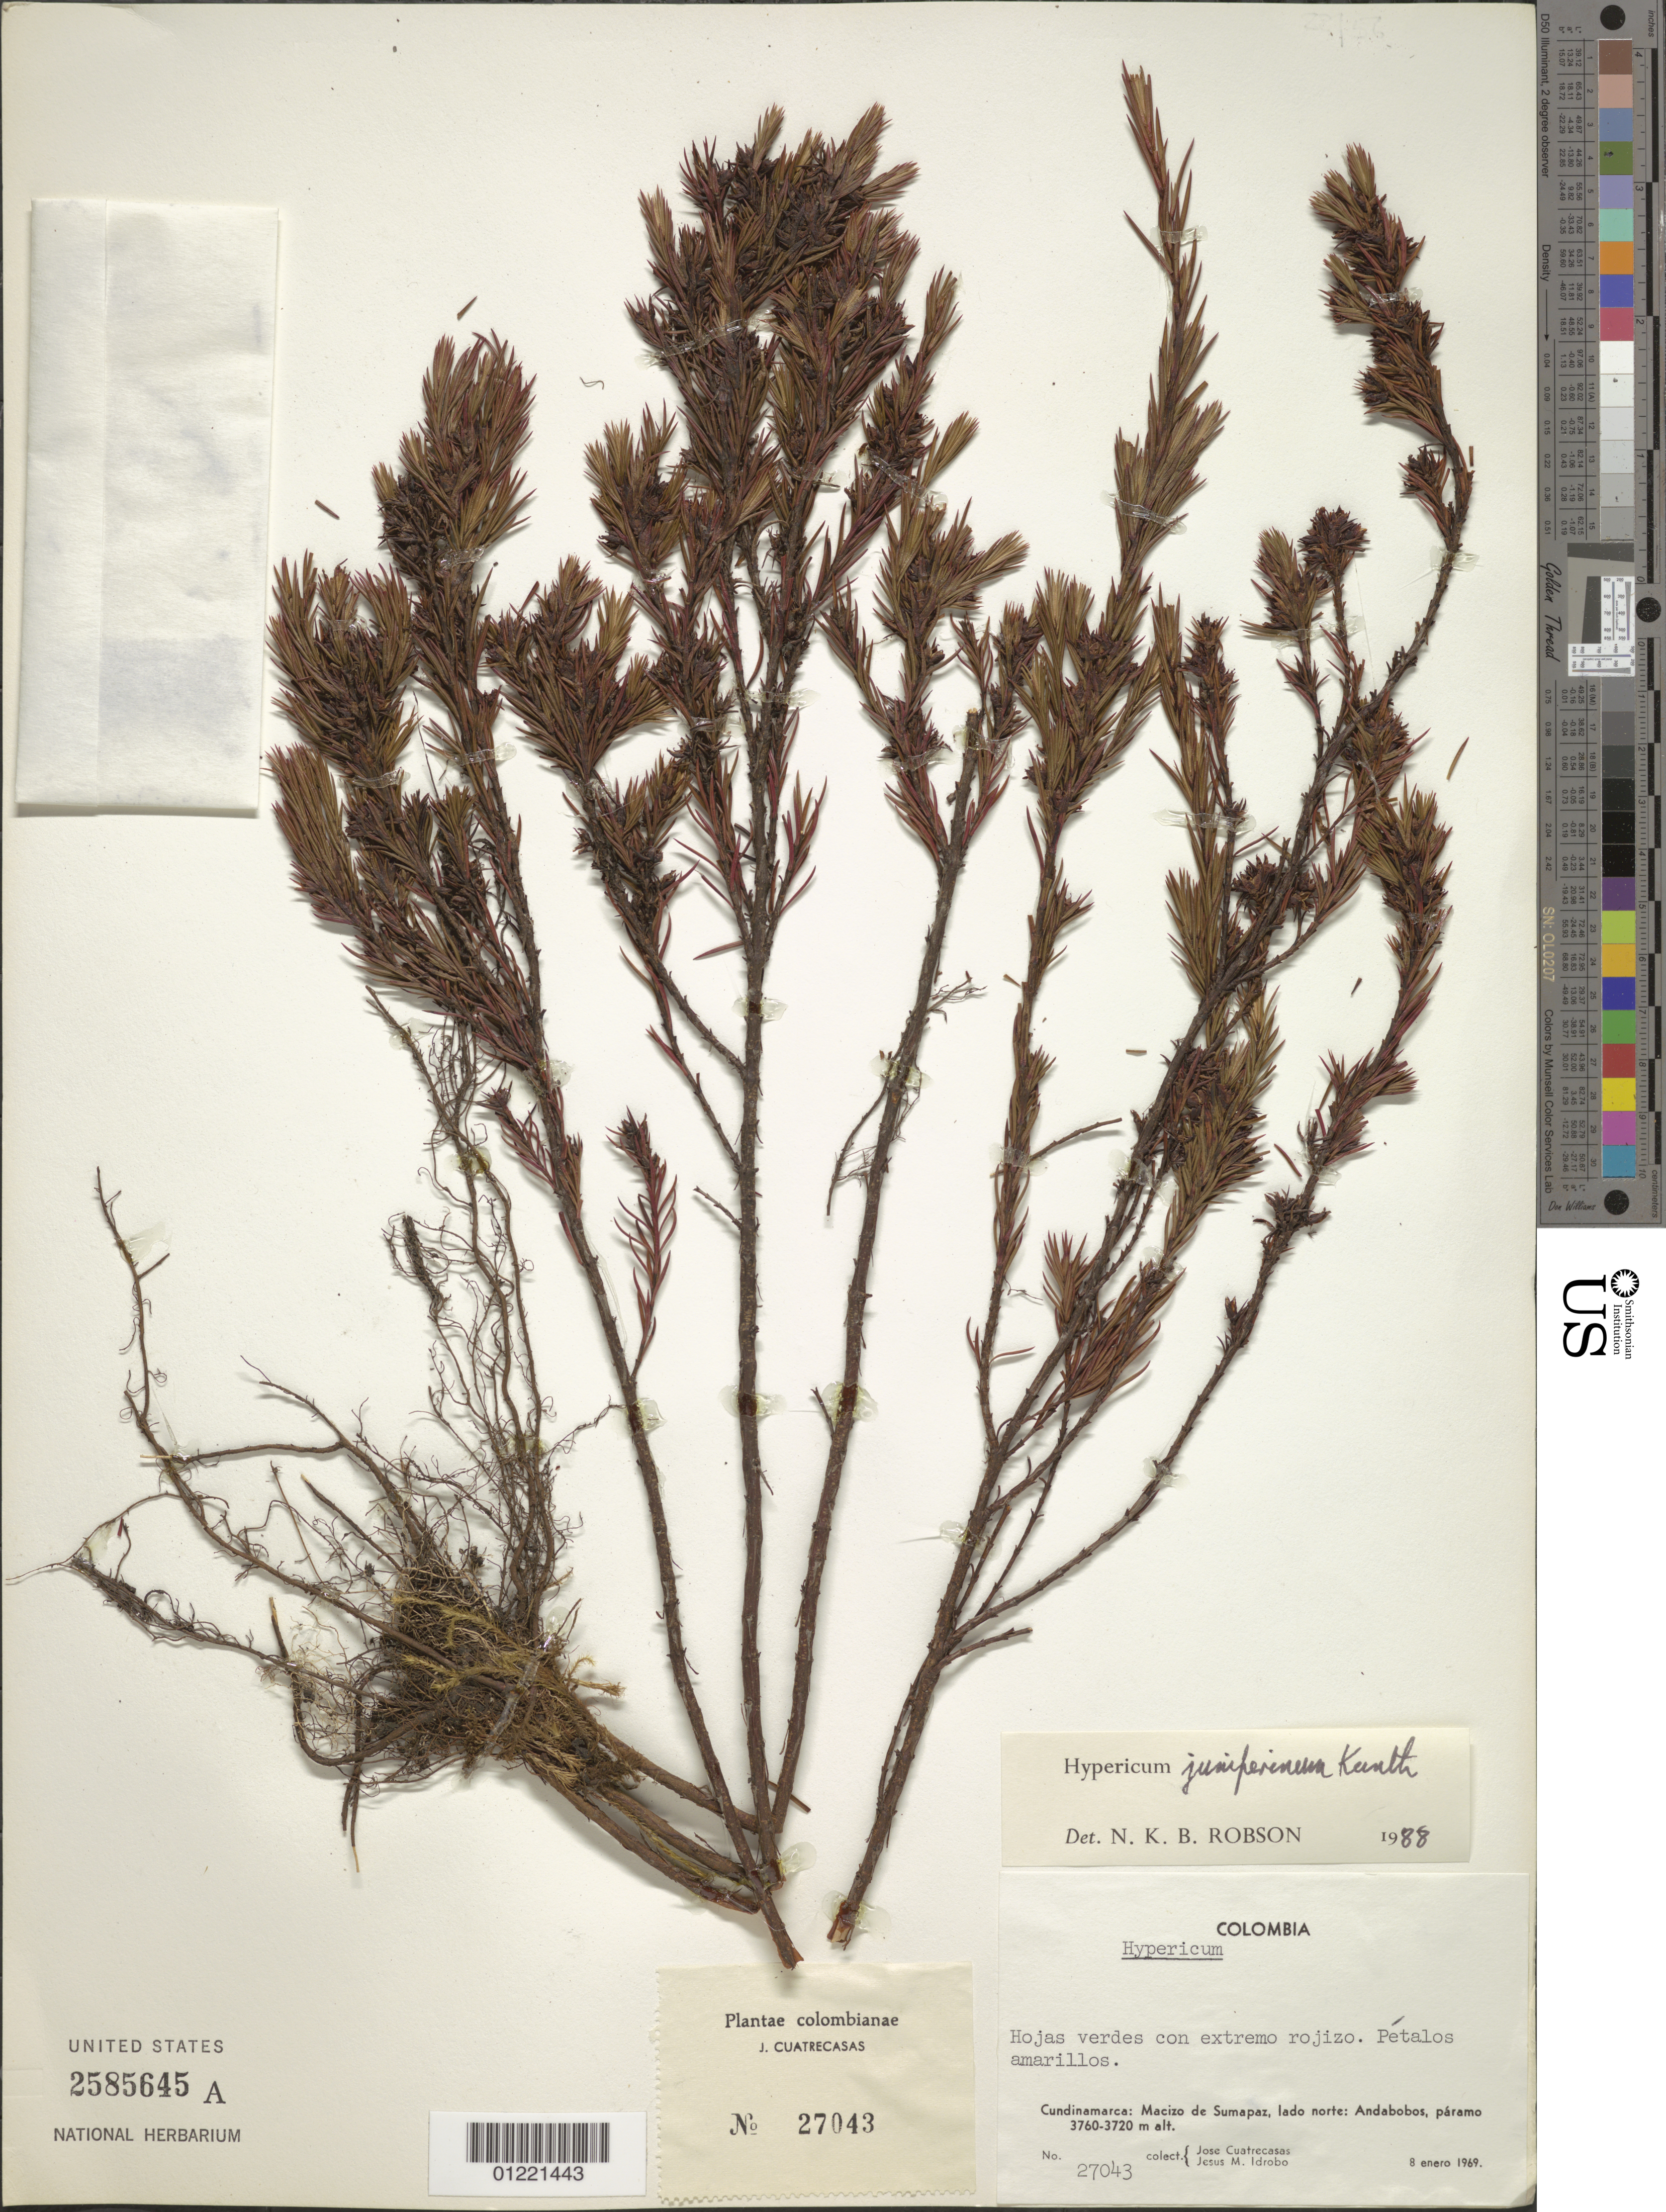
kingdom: Plantae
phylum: Tracheophyta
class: Magnoliopsida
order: Malpighiales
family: Hypericaceae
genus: Hypericum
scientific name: Hypericum juniperinum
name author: Kunth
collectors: J. Cuatrecasas & J. M. Idrobo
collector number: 27043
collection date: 1969-01-08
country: Colombia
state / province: Cundinamarca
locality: Macizo de Sumapaz, lado norte: Andabobos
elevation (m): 3720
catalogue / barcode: US 2585645A